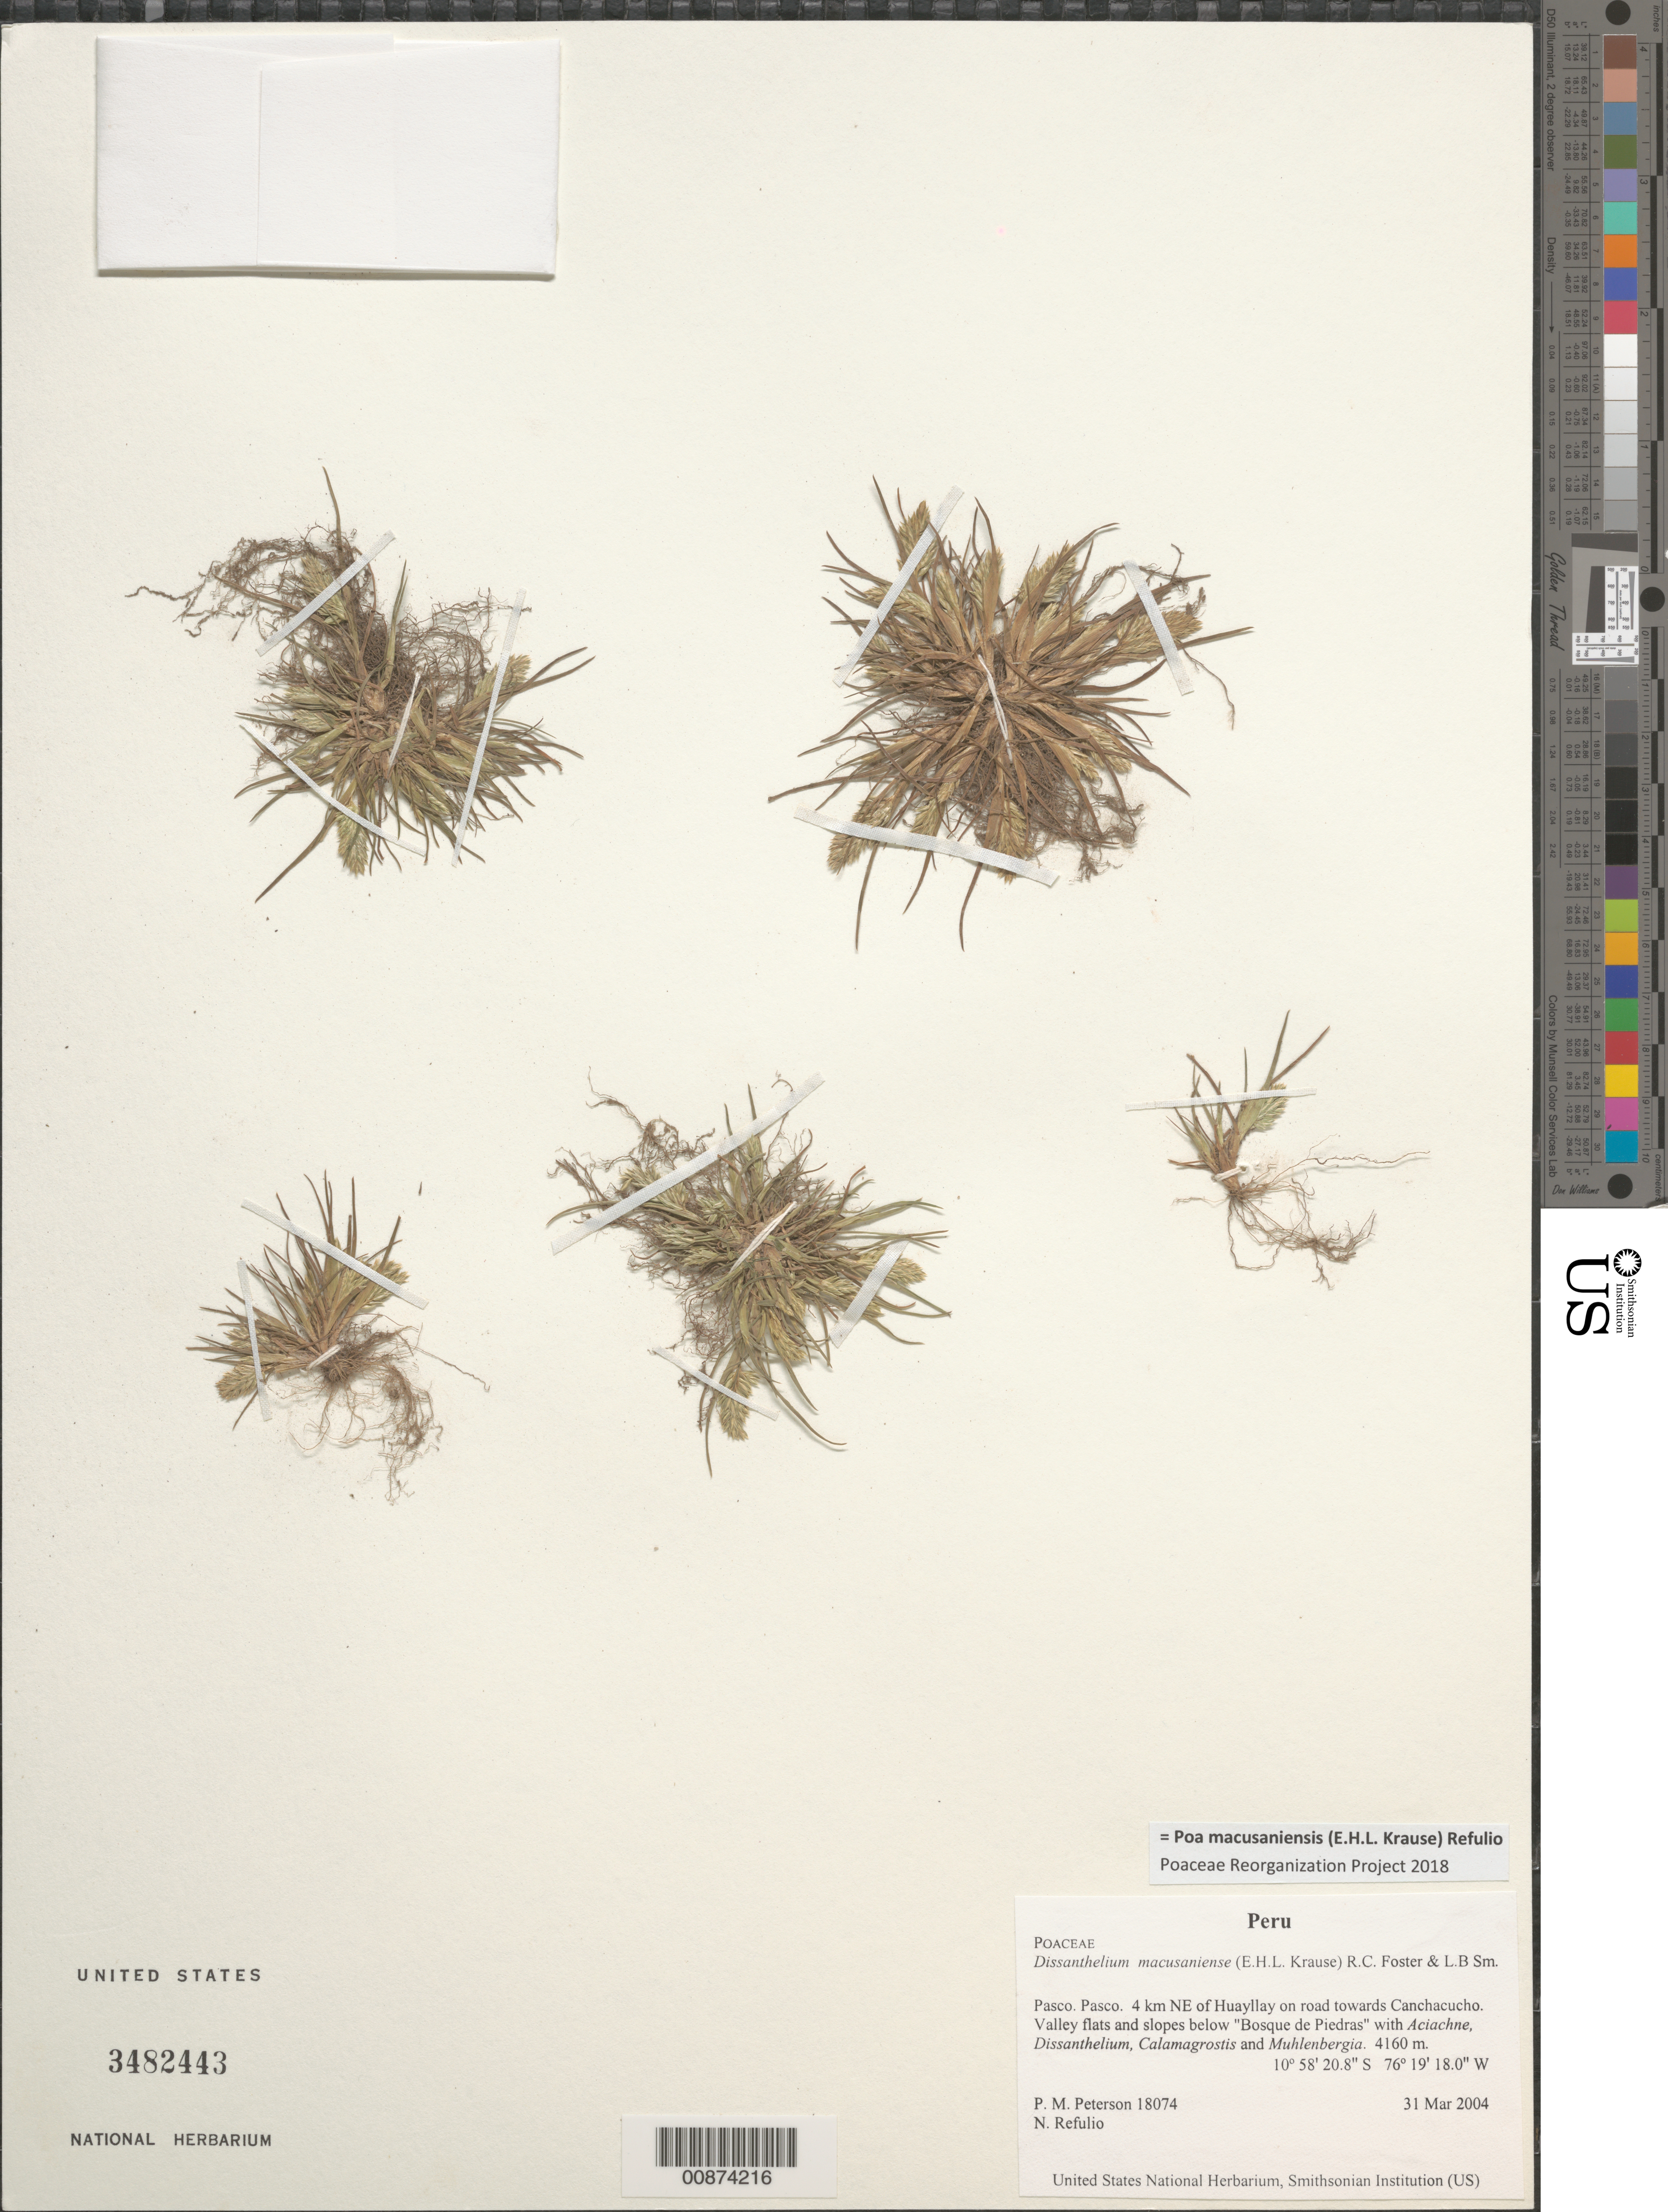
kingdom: Plantae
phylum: Tracheophyta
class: Liliopsida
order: Poales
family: Poaceae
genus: Poa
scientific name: Poa macusaniensis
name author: (E.H.L. Krause) Refulio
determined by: Poaceae Reorganization Project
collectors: P. M. Peterson & N. Refulio-Rodríguez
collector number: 18074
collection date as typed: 31 Mar 2004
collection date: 2004-03-31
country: Peru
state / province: Pasco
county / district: Pasco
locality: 4 km NE of Huayllay on road towards Canchacucho. Valley flats and slopes below "Bosque de Piedras" with Aciachne, Dissanthelium, Calamagrostis and Muhlenbergia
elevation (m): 4160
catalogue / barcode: US 3482443